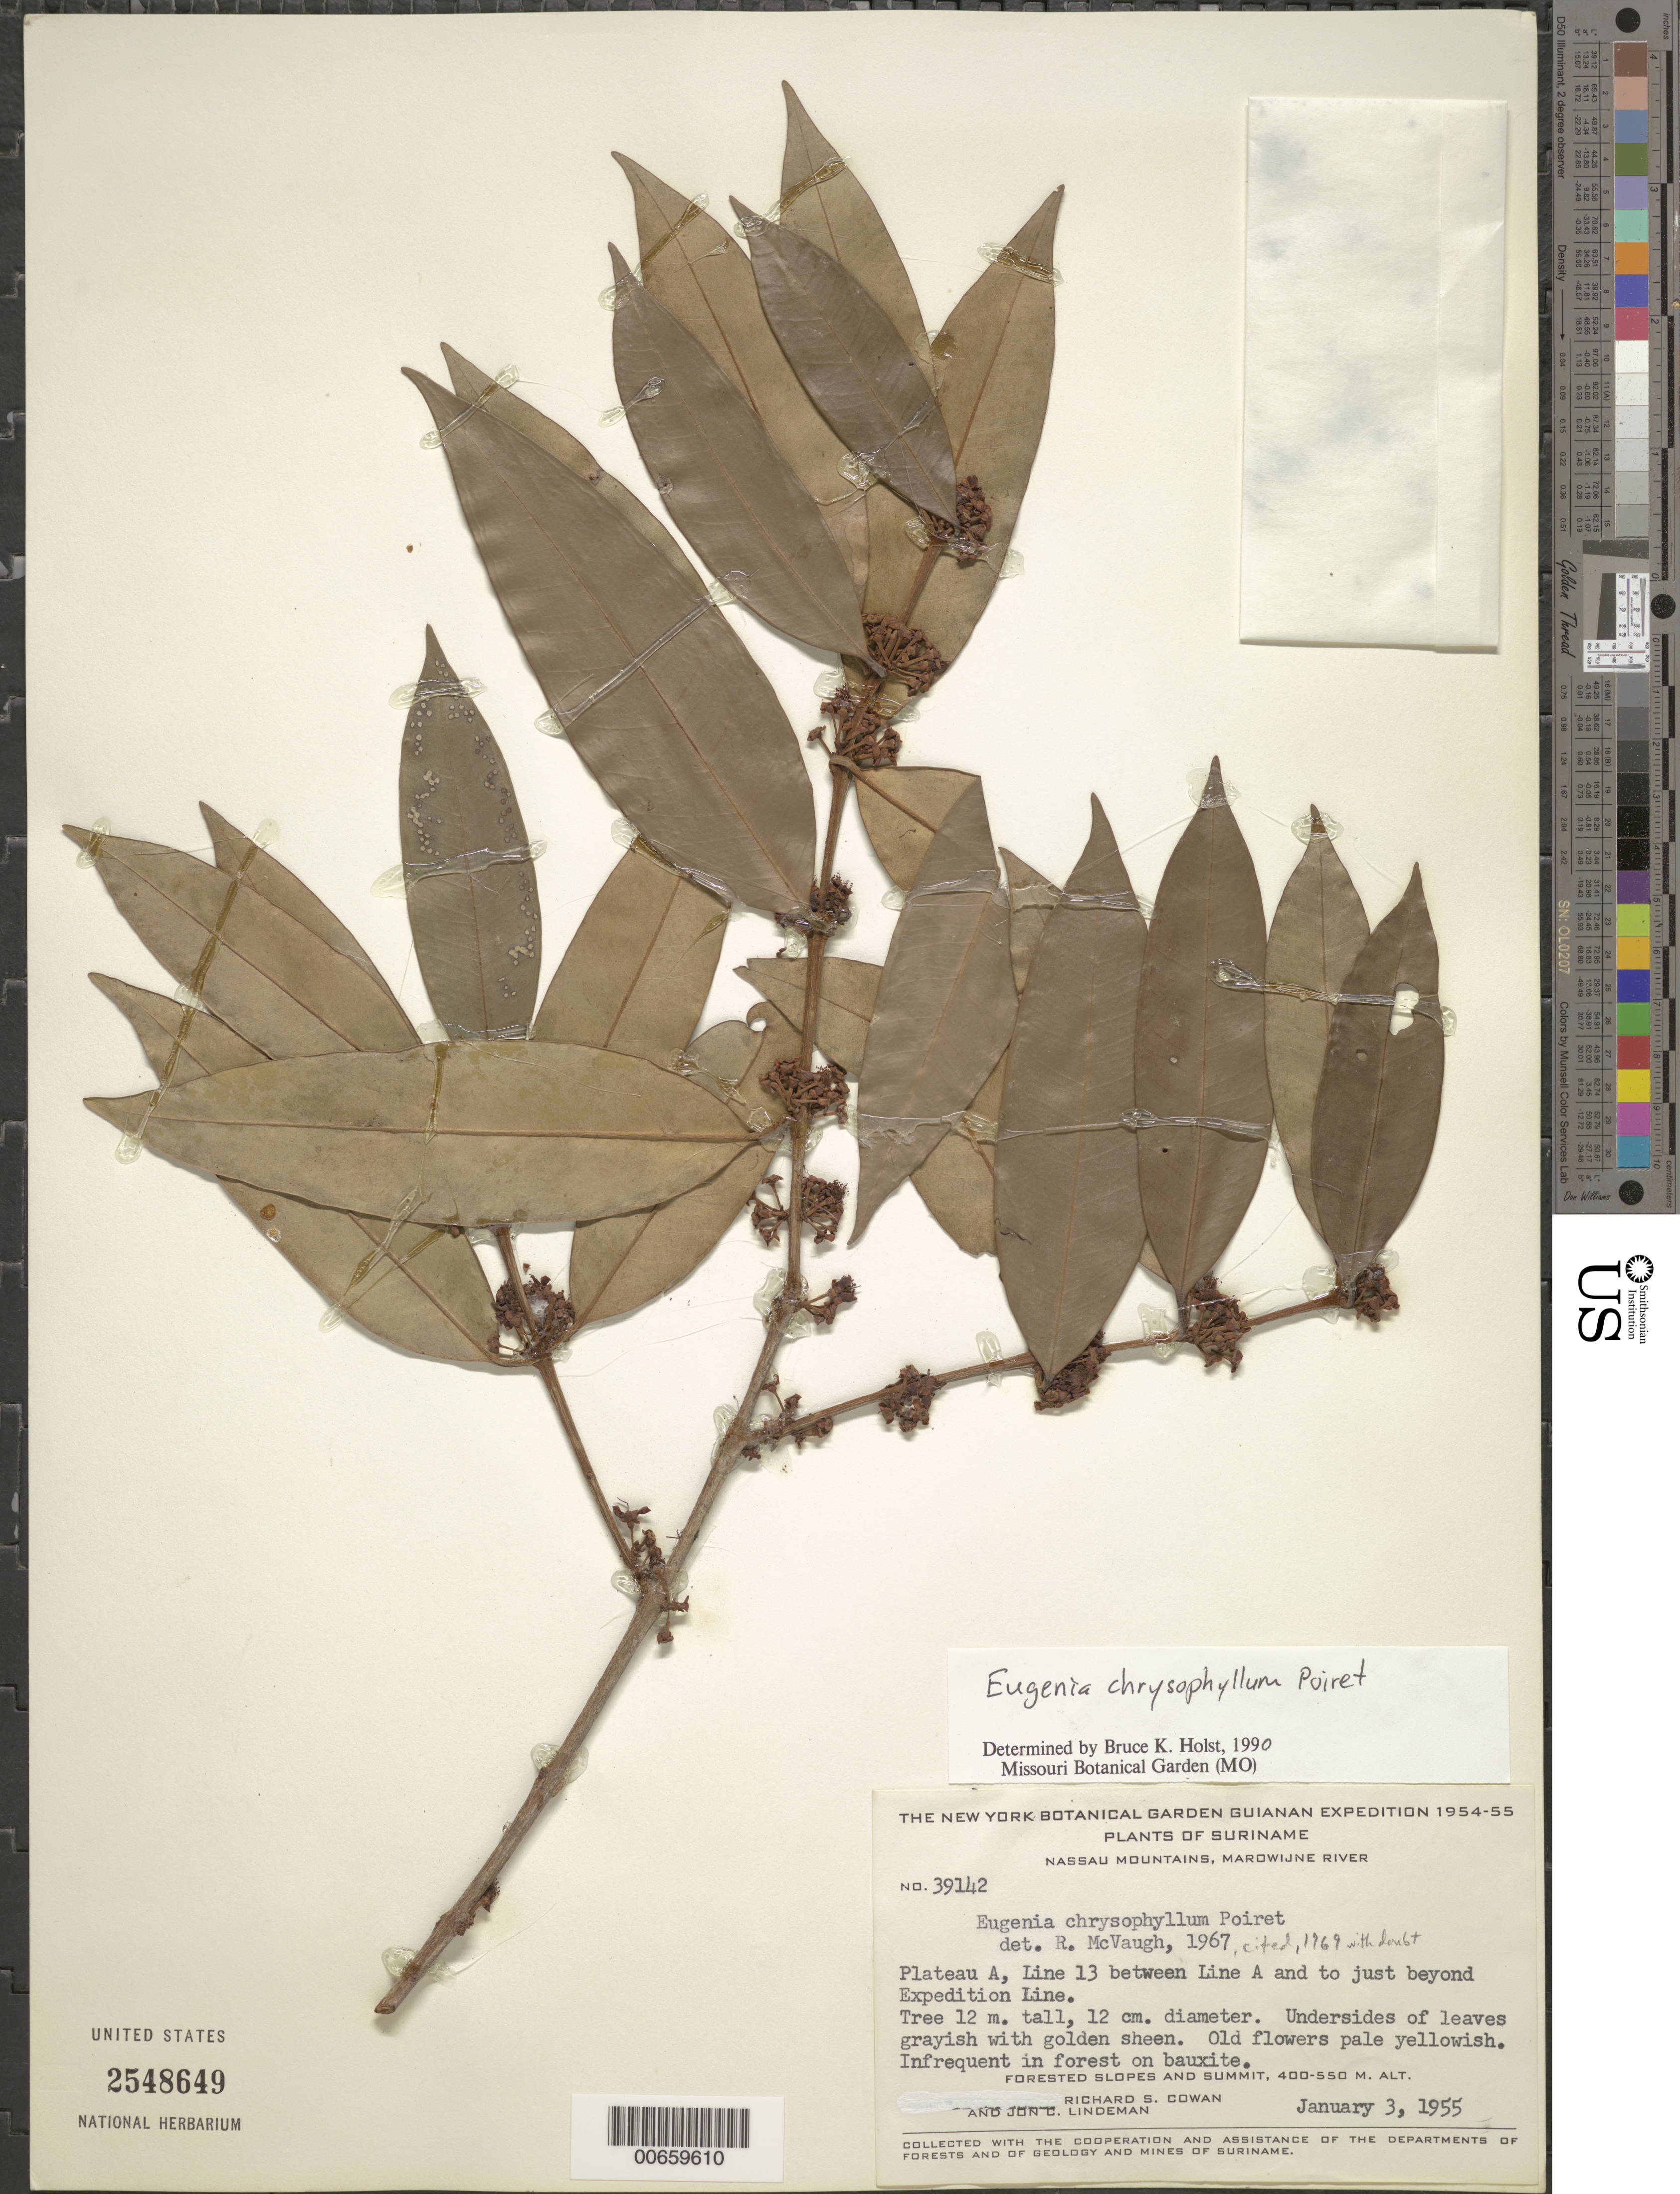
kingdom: Plantae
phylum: Tracheophyta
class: Magnoliopsida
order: Myrtales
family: Myrtaceae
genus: Eugenia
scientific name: Eugenia chrysophyllum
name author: Poir.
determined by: Holst, Bruce K.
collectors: R. S. Cowan & J. C. Lindeman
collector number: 39142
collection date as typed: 3-Jan-55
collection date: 1955-01-03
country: Suriname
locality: Nassau Mts., Marowijne R., Plateau A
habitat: Forest on bauxite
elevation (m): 400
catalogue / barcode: US 2548649